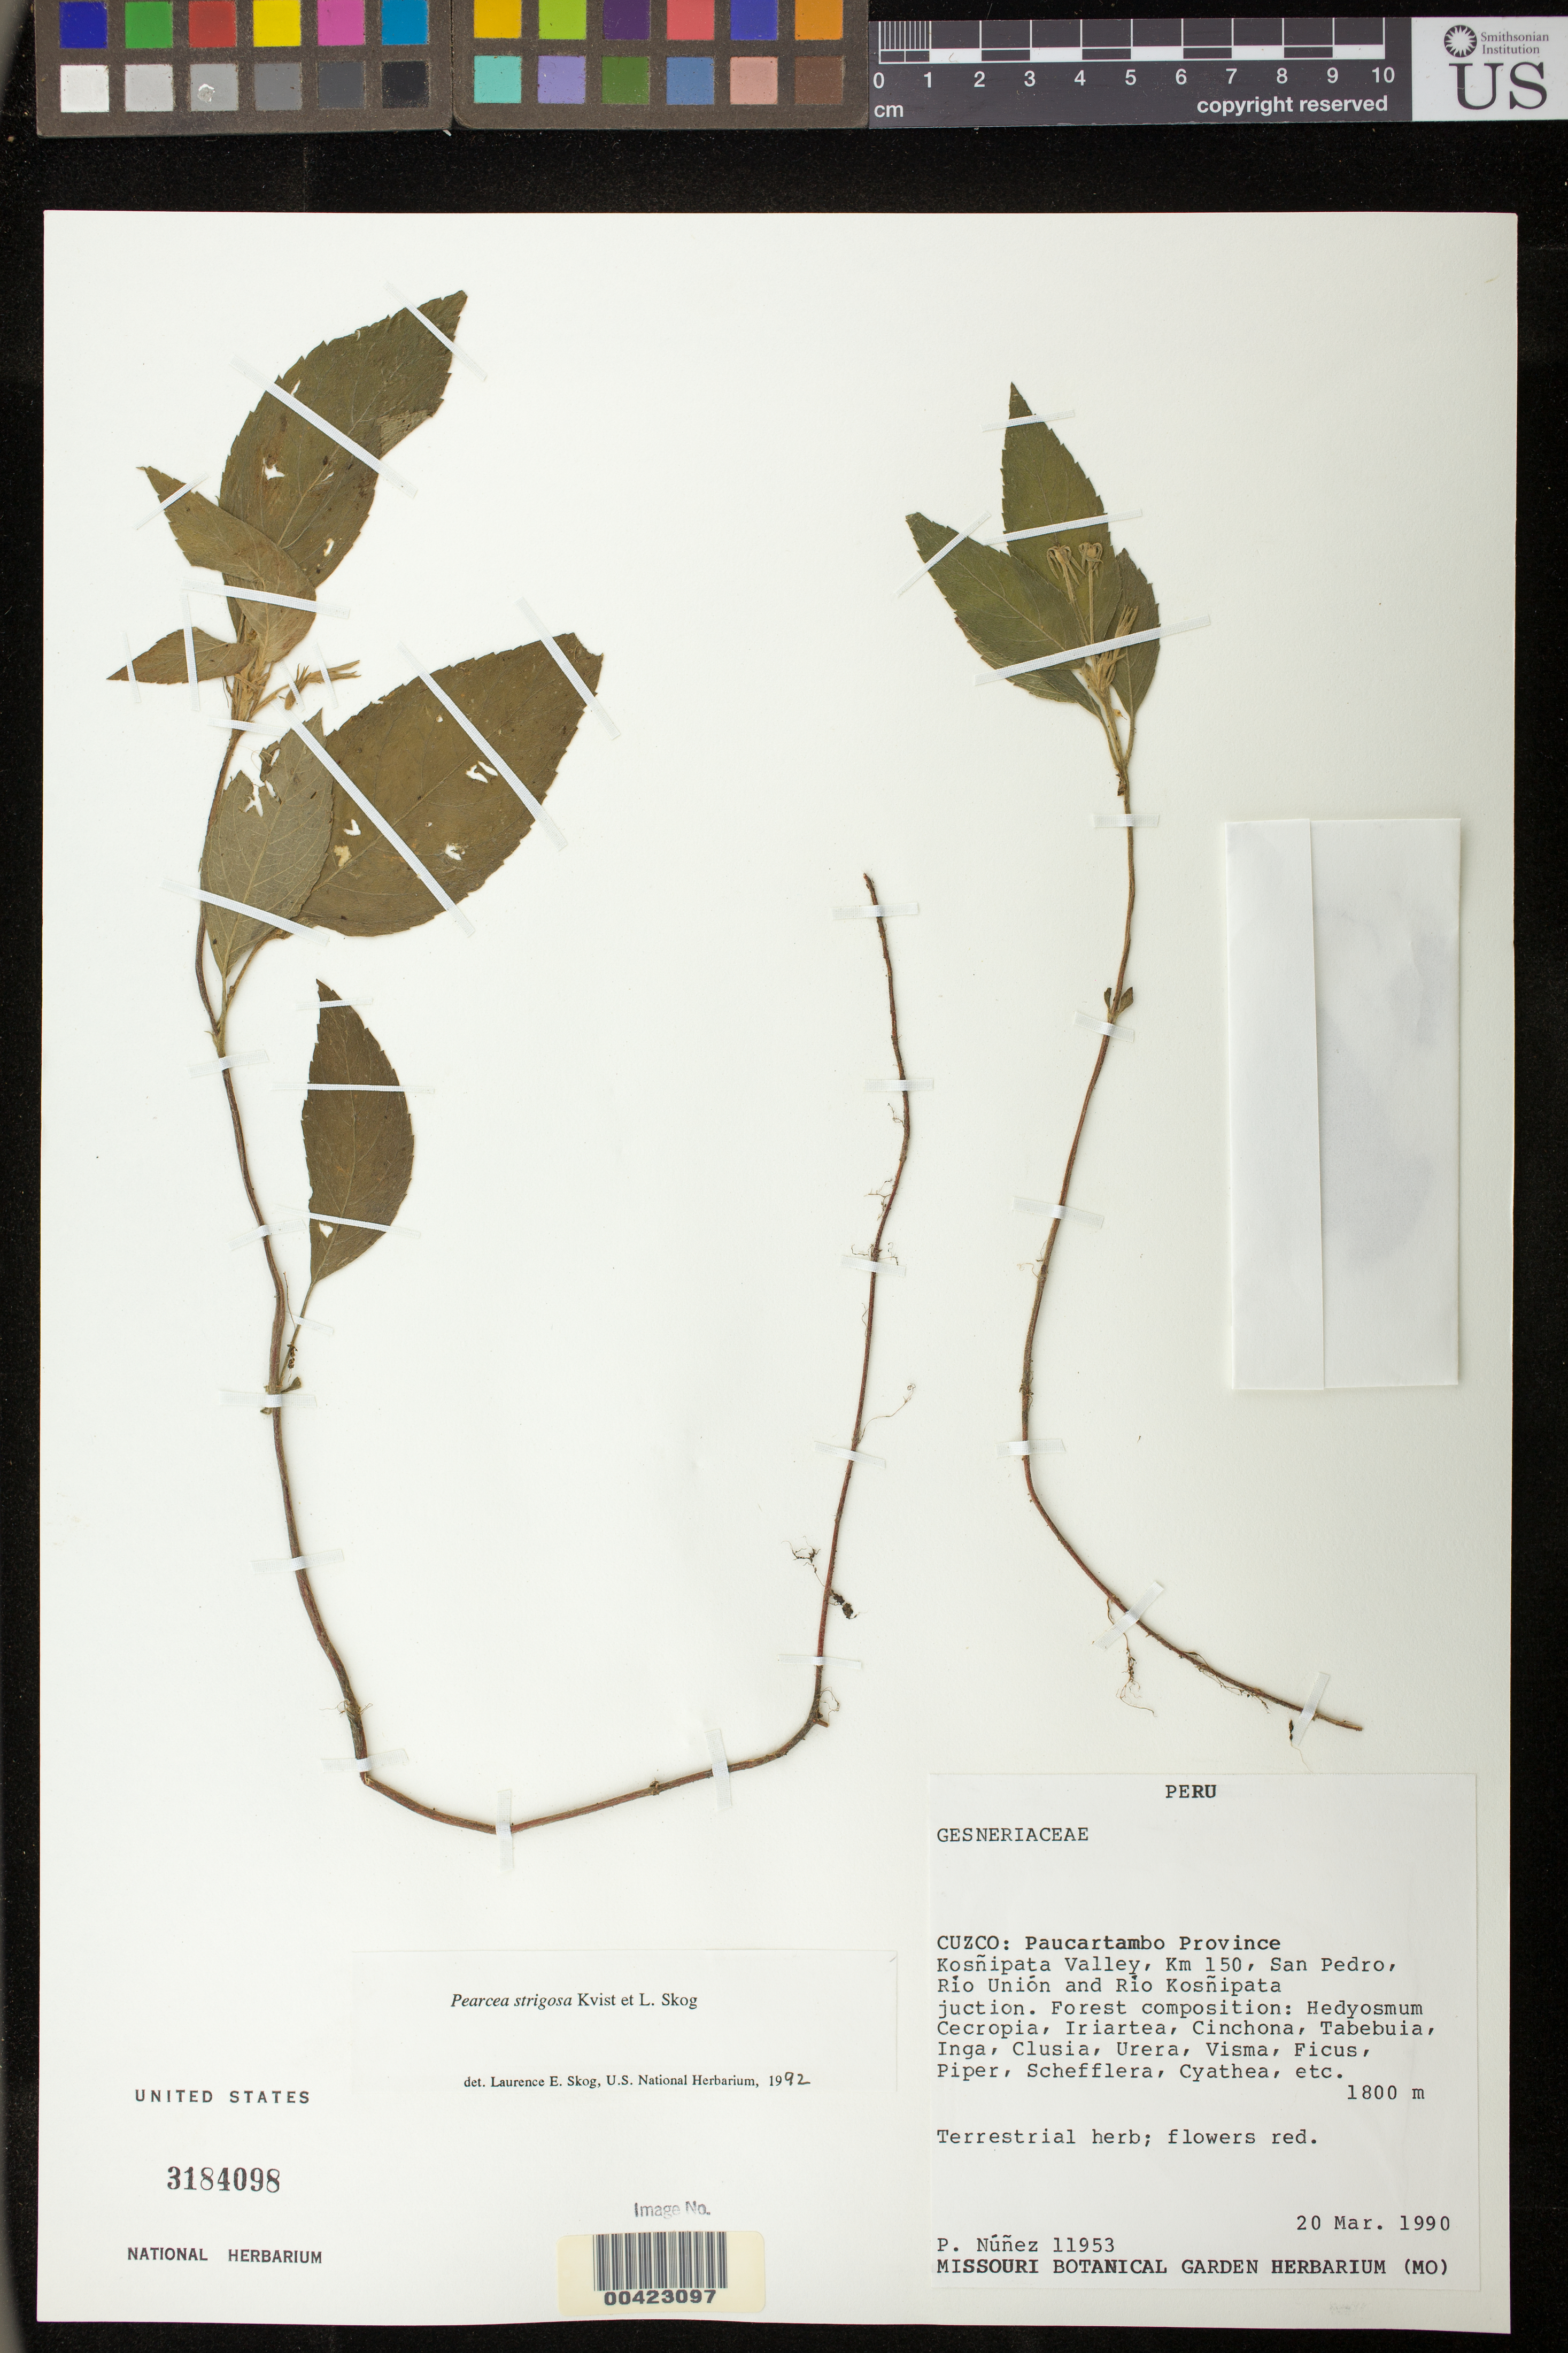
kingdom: Plantae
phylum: Tracheophyta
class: Magnoliopsida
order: Lamiales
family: Gesneriaceae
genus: Pearcea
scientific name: Pearcea strigosa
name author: L.P. Kvist & L.E. Skog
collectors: P. Núñez V.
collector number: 11953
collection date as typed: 20 Mar 1990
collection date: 1990-03-20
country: Peru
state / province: Cusco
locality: Prov. Paucartambo; Kosnipata Valley, San Pedro Rio Union and Rio Kosnipata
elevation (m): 1800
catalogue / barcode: US 3184098